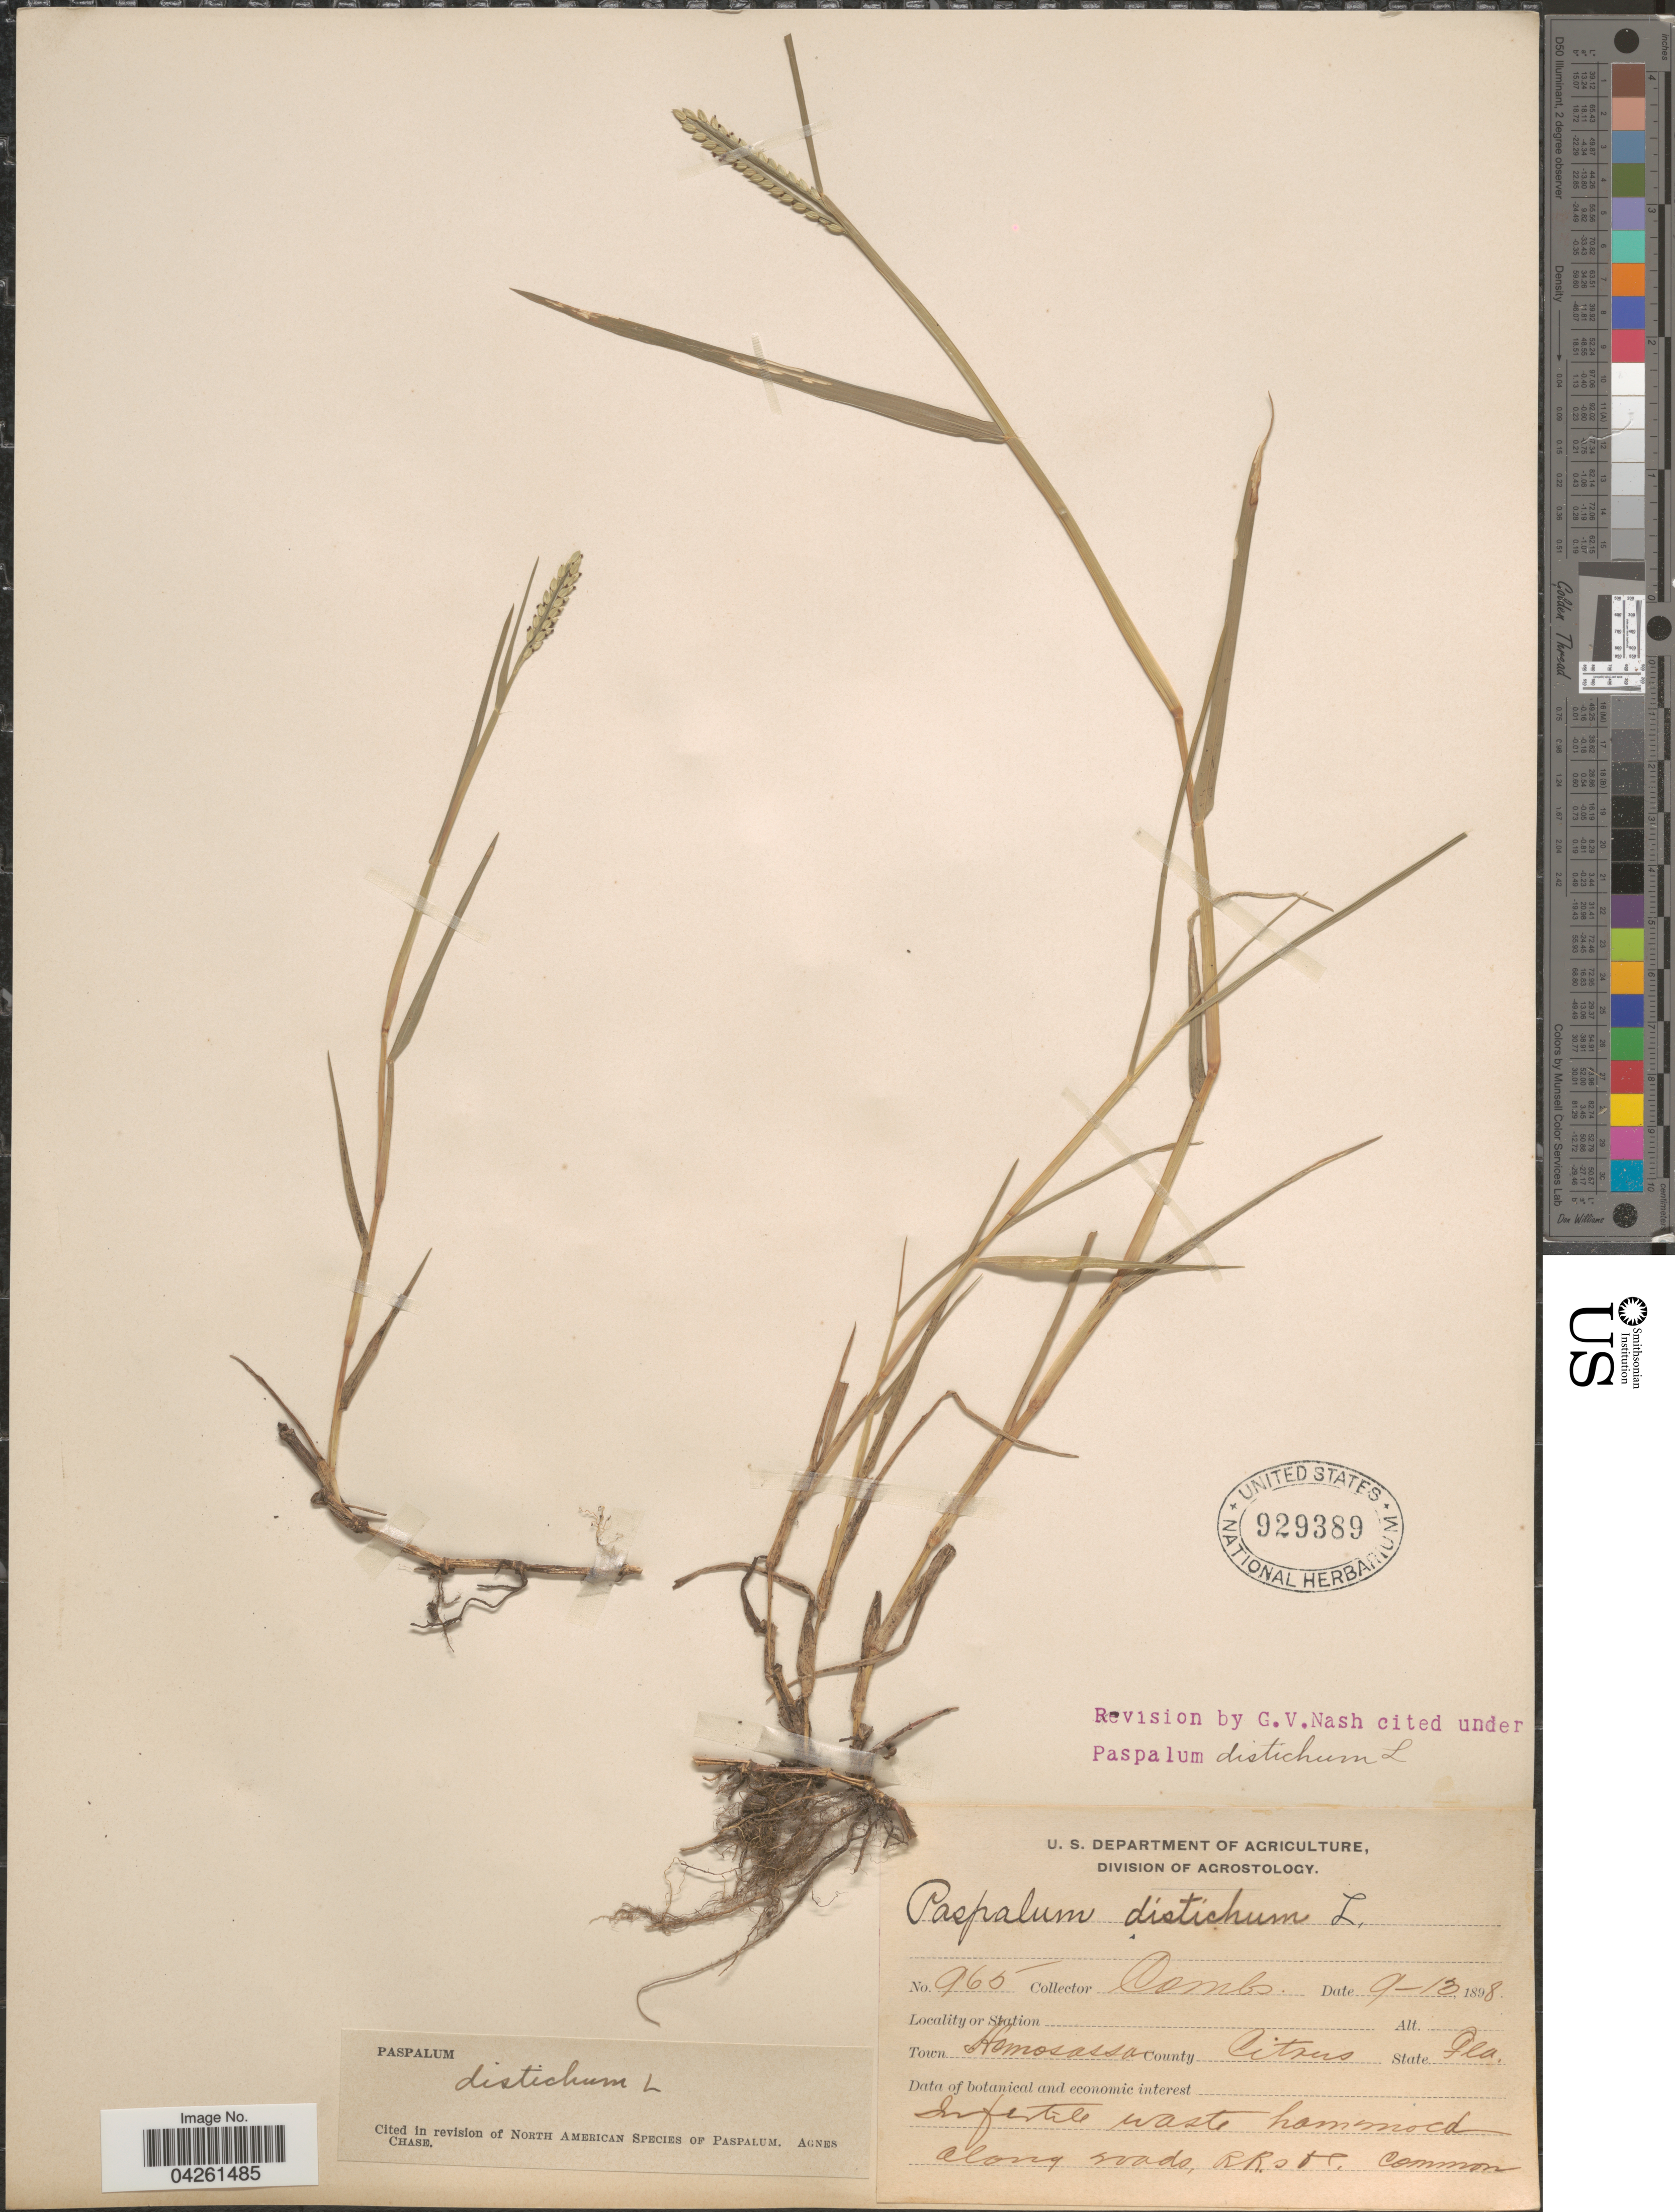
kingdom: Plantae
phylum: Tracheophyta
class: Liliopsida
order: Poales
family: Poaceae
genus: Paspalum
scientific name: Paspalum distichum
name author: L.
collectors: -. Combs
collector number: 965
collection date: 1898-09-13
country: United States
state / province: Florida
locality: Town Homosassa. County Citrus.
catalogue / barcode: US 929389